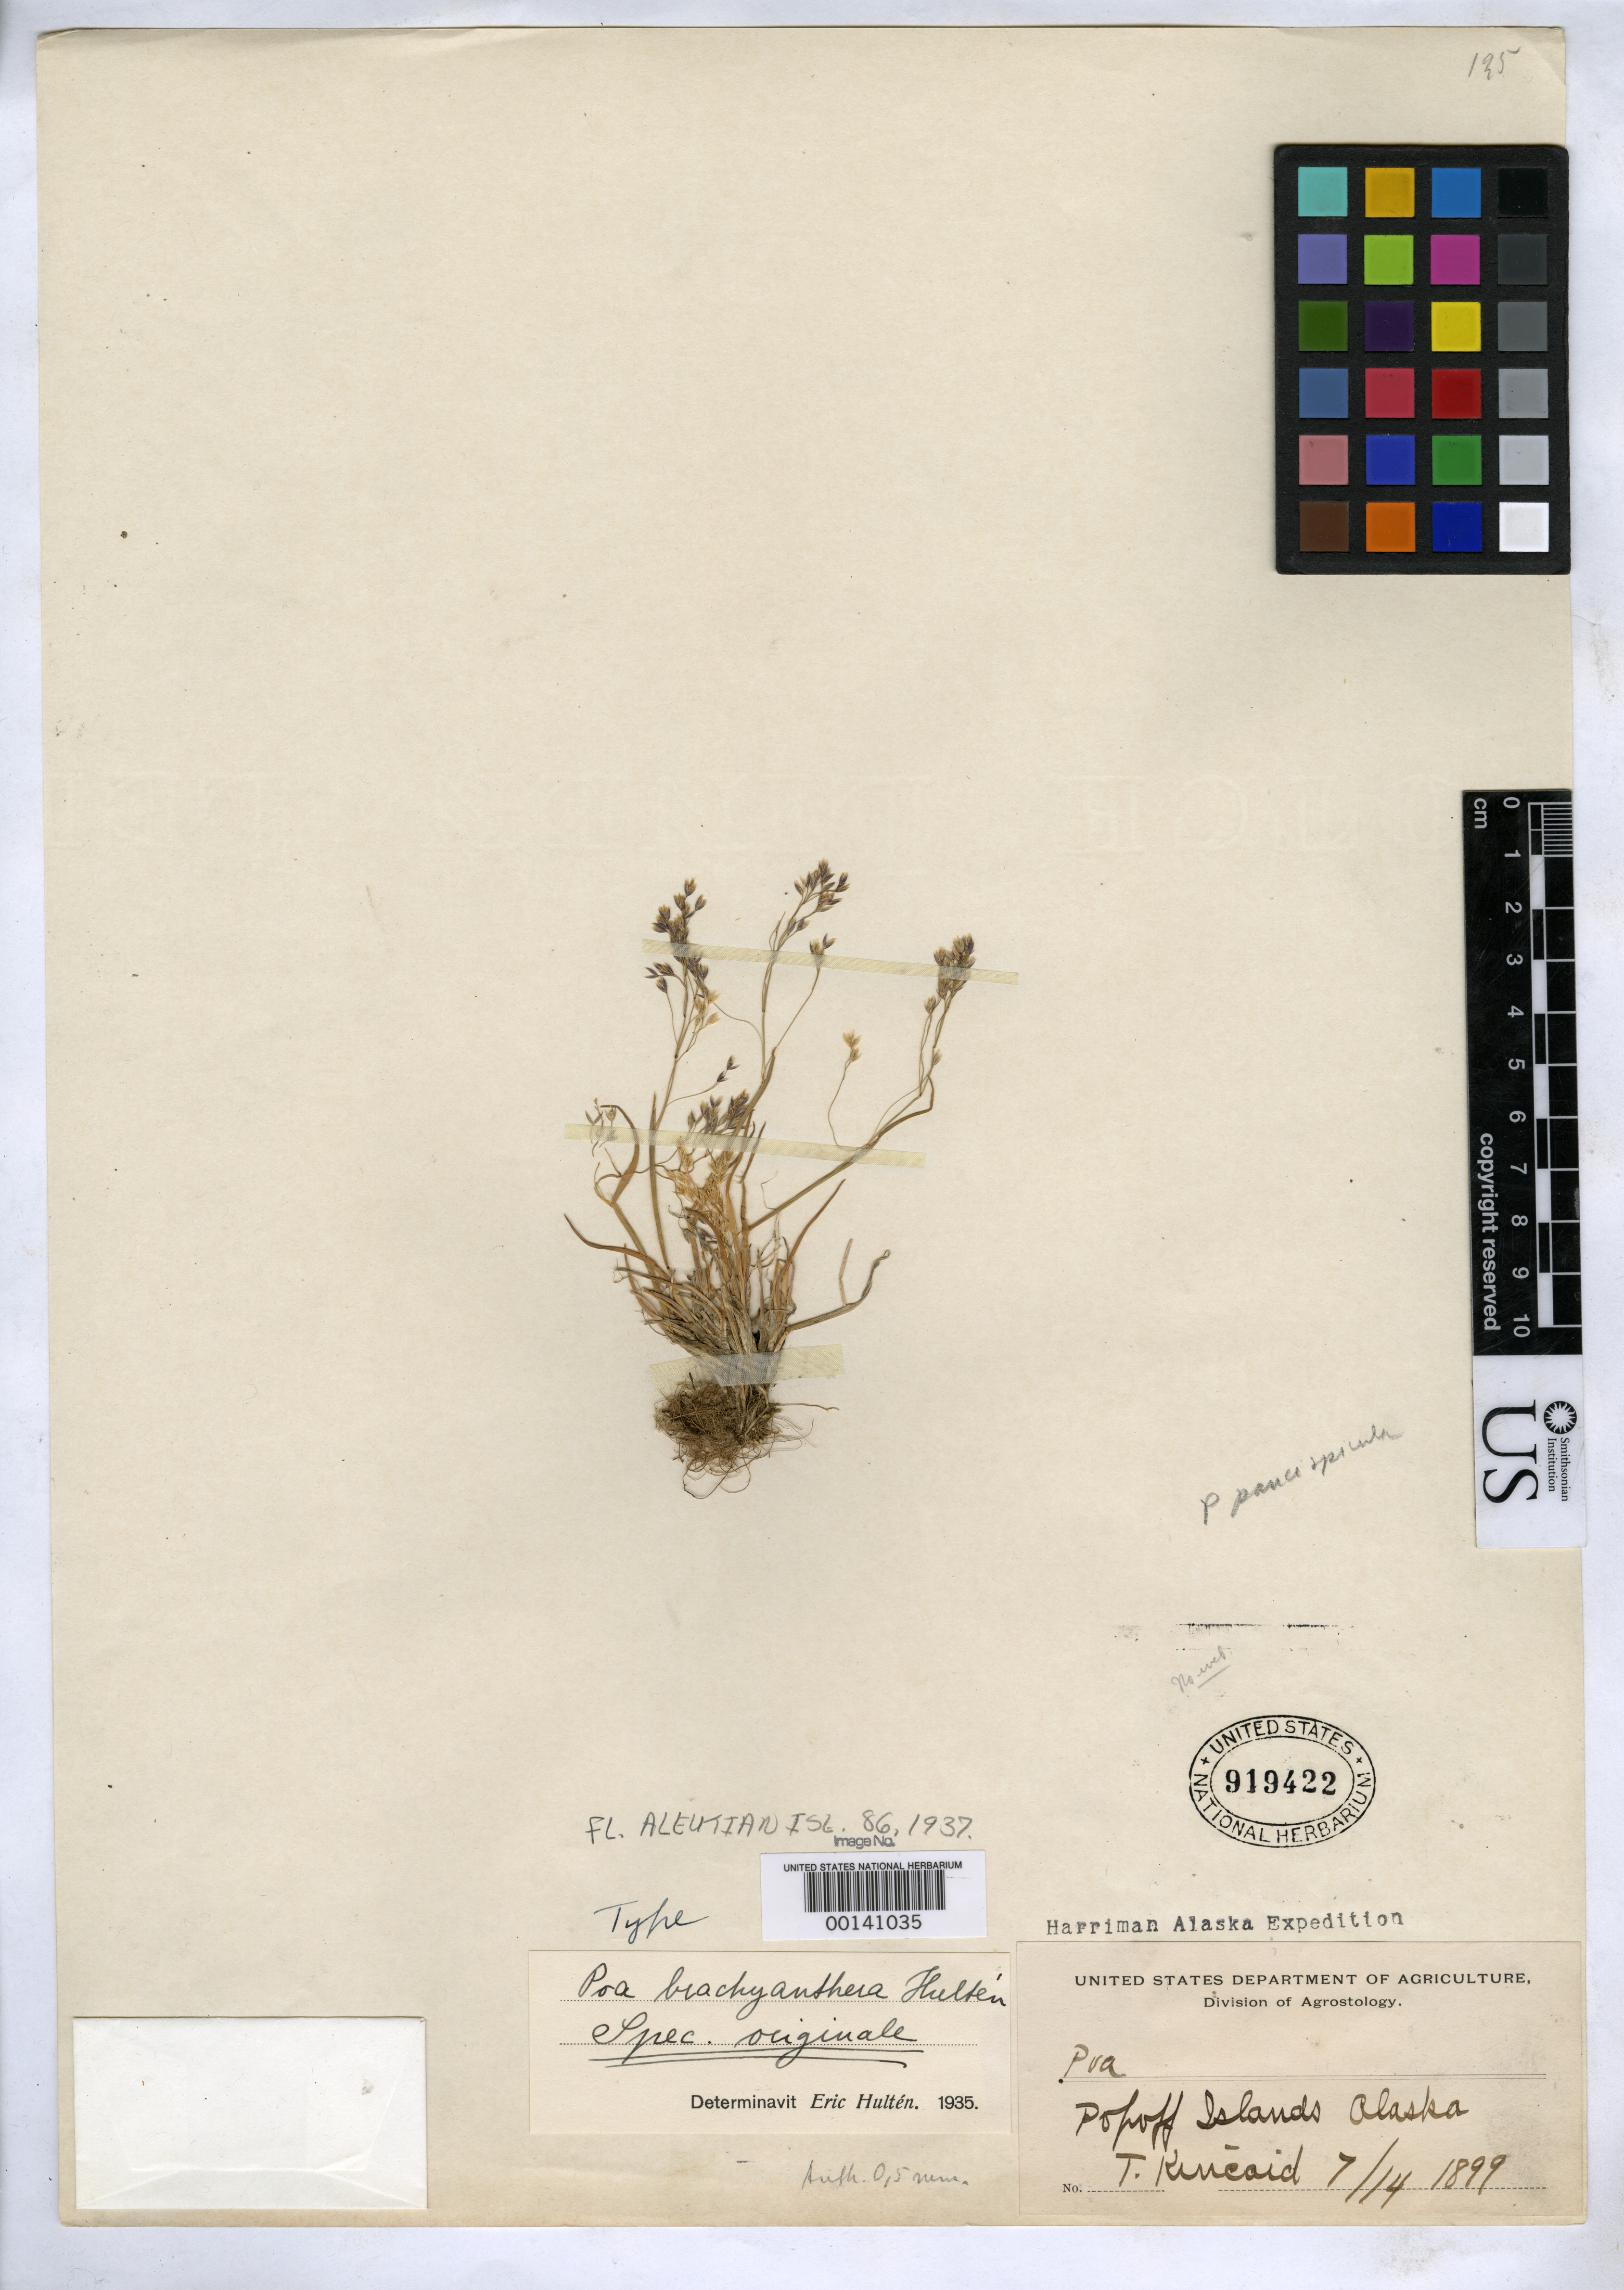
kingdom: Plantae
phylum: Tracheophyta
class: Liliopsida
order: Poales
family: Poaceae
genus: Poa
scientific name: Poa brachyanthera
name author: Hultén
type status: Holotype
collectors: T. C. Kincaid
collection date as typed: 14 Jul 1899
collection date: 1899-07-14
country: United States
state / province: Alaska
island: Pappoff Island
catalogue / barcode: US 919422